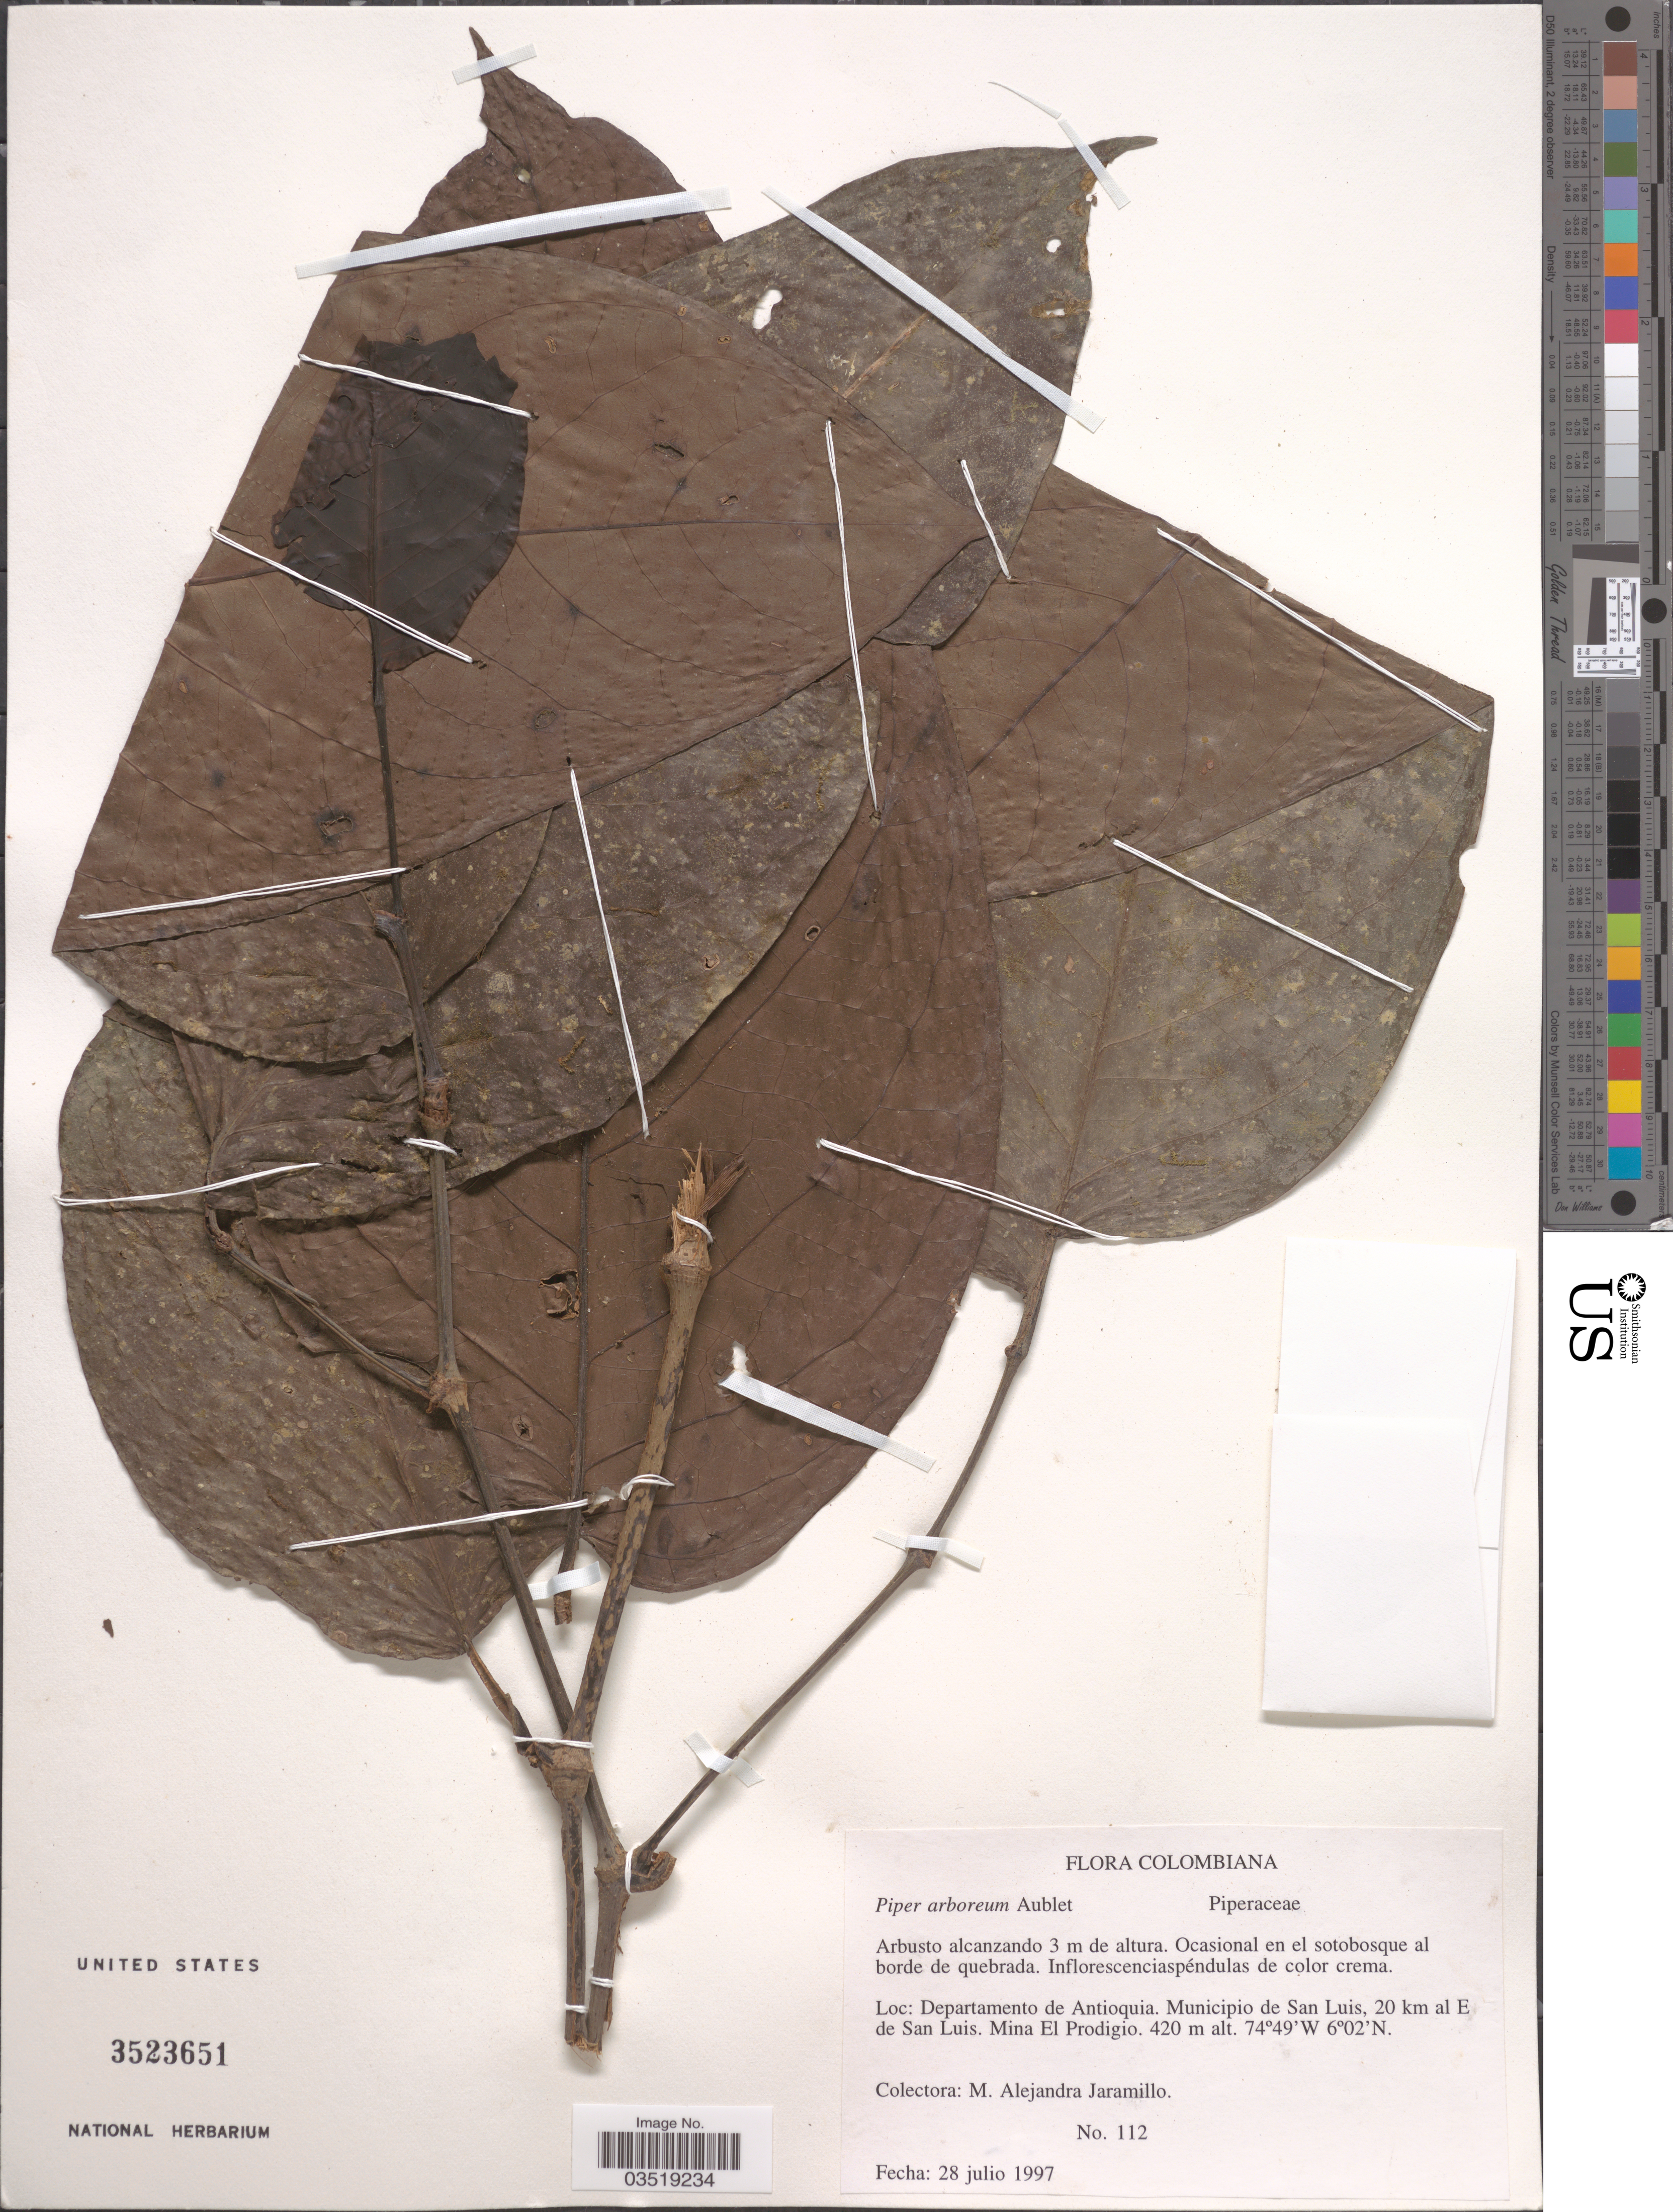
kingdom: Plantae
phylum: Tracheophyta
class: Magnoliopsida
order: Piperales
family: Piperaceae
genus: Piper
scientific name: Piper arboreum var. arboreum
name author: Aubl.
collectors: M. A. Jaramillo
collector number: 112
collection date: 1997-07-28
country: Colombia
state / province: Antioquia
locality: Departamento de Antioquia. Municipio de San Luis, 20 km al E de San Luis. Mina El Prodigio.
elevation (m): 420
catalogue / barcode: US 3523651